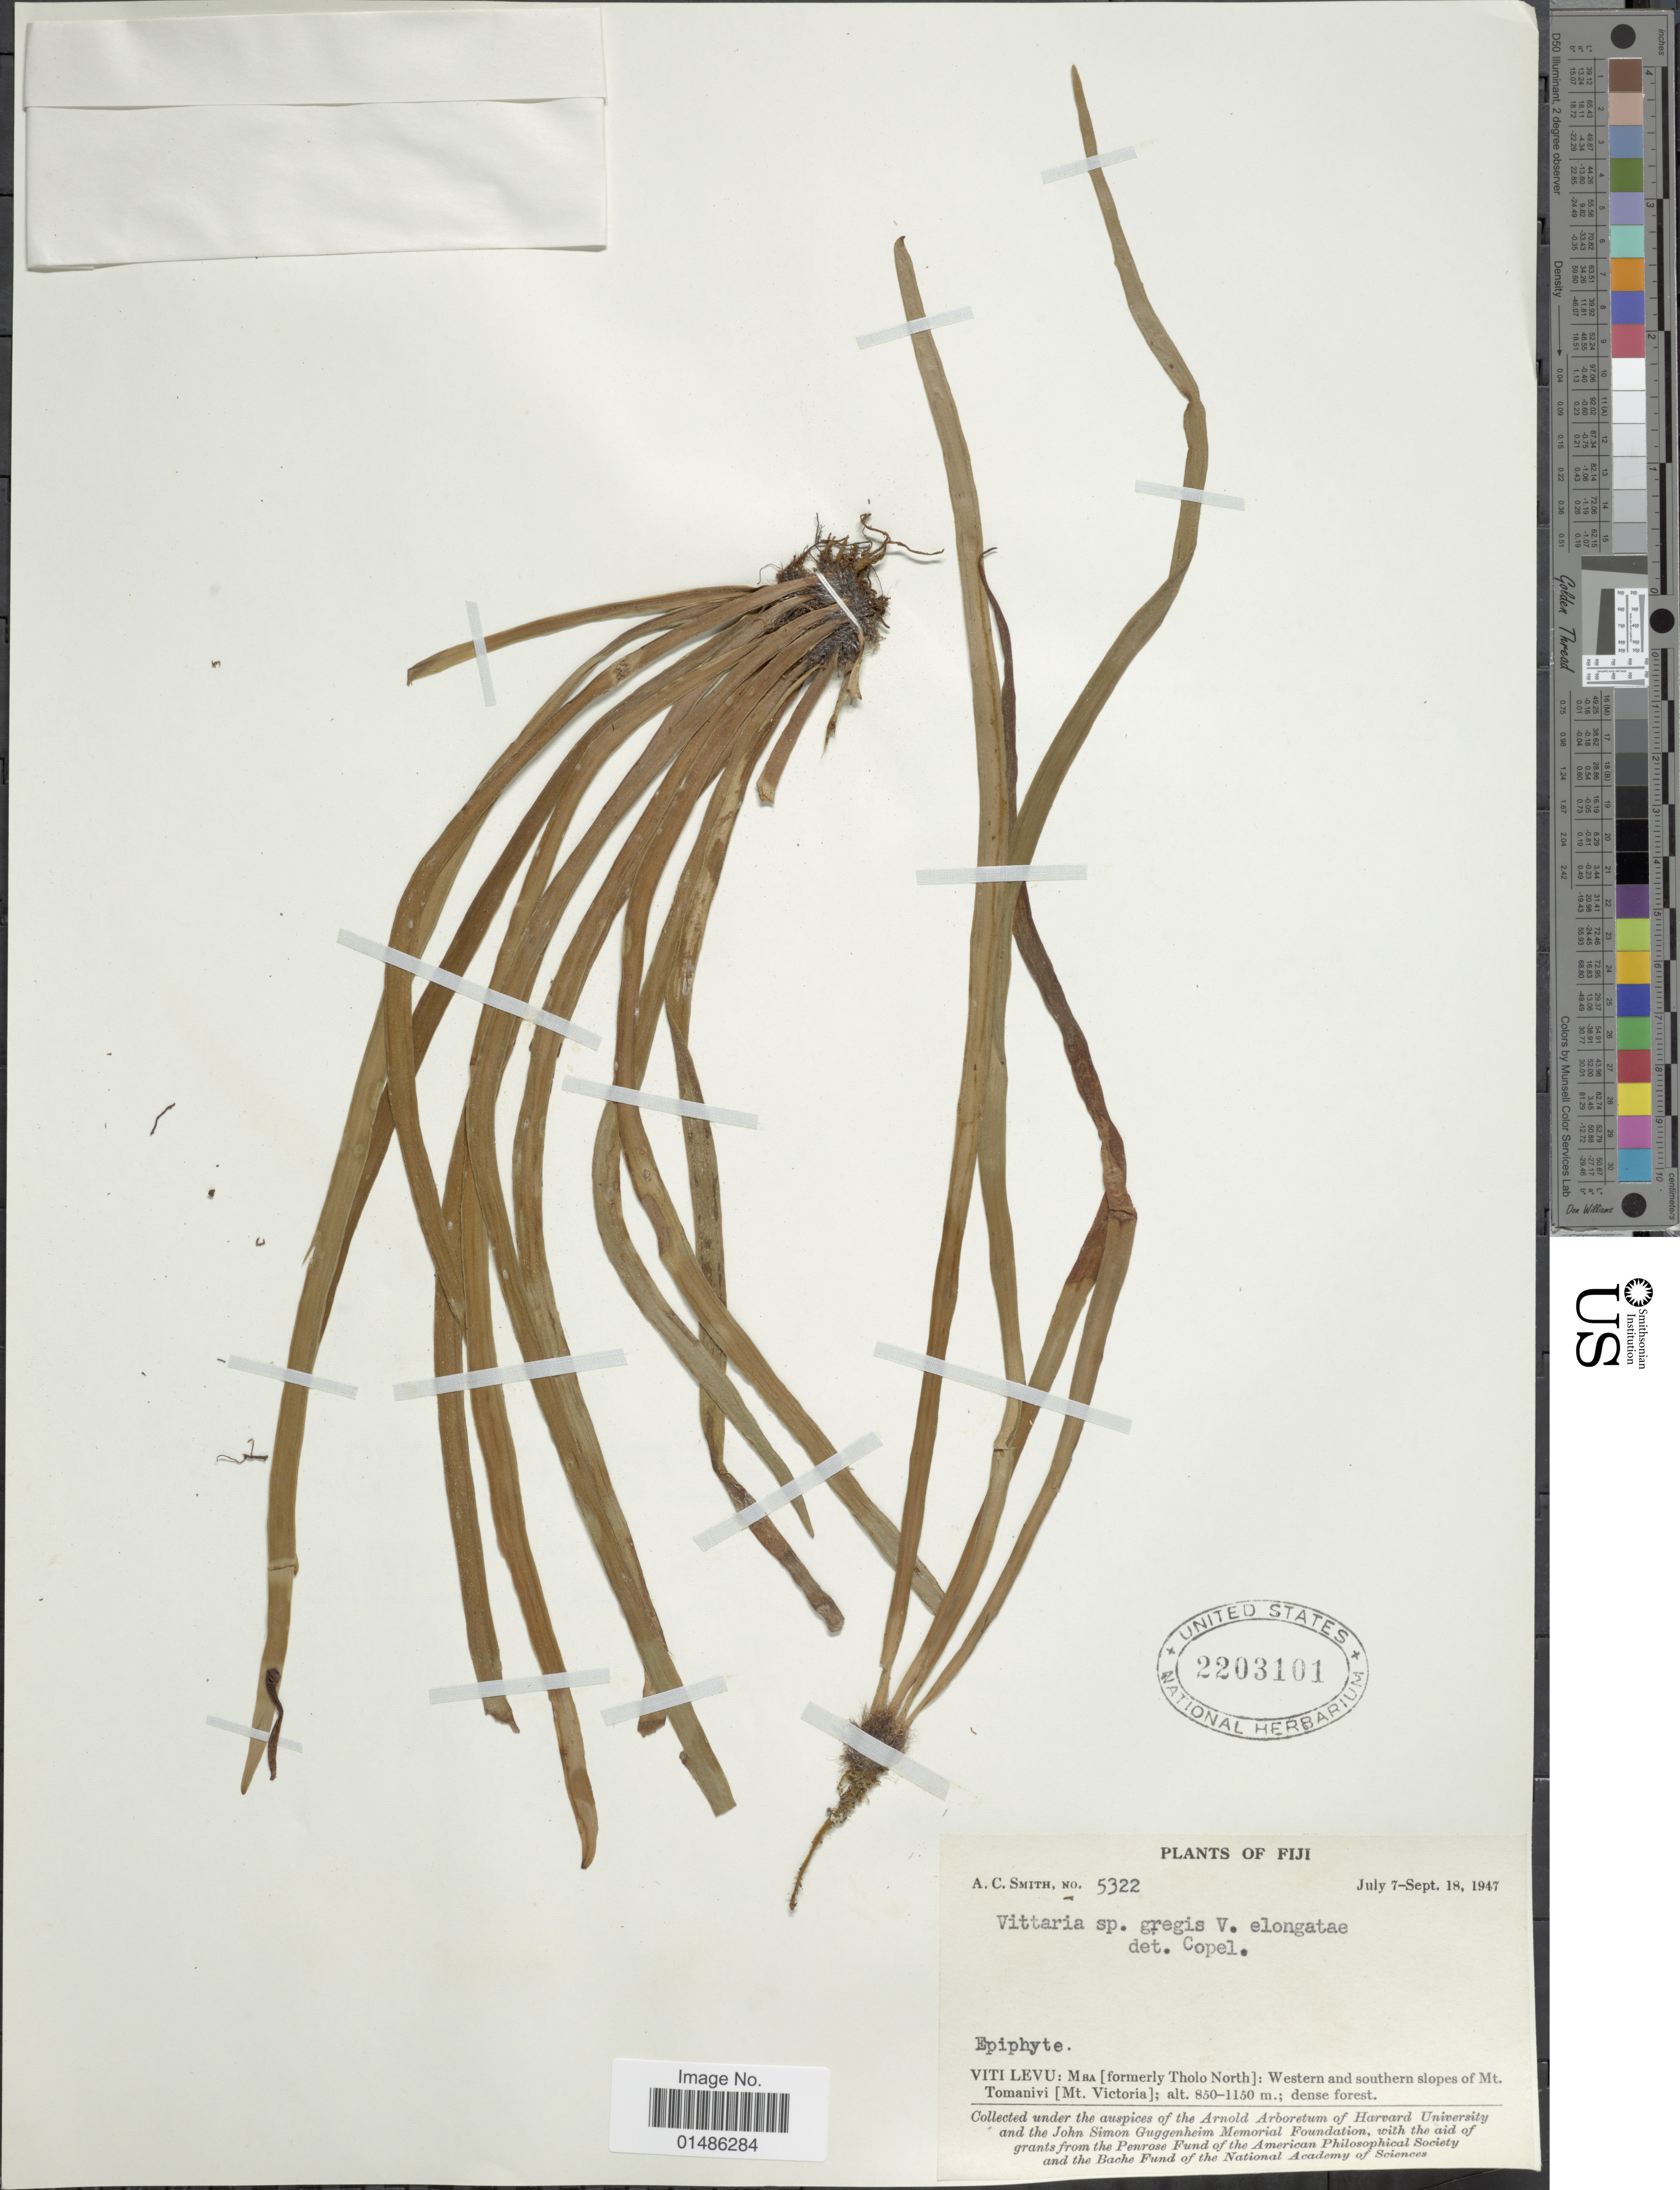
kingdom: Plantae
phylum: Tracheophyta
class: Polypodiopsida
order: Polypodiales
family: Pteridaceae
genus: Haplopteris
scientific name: Haplopteris elongata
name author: (Sw.) Crane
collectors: A. C. Smith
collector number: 5322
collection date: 1947-07-07/1947-09-18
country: Fiji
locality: Viti Levu: Mba [formerly Tholo North]: Western and southern slopes of Mt. Tomanivi [Mt. Victoria].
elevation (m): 850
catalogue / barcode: US 2203101